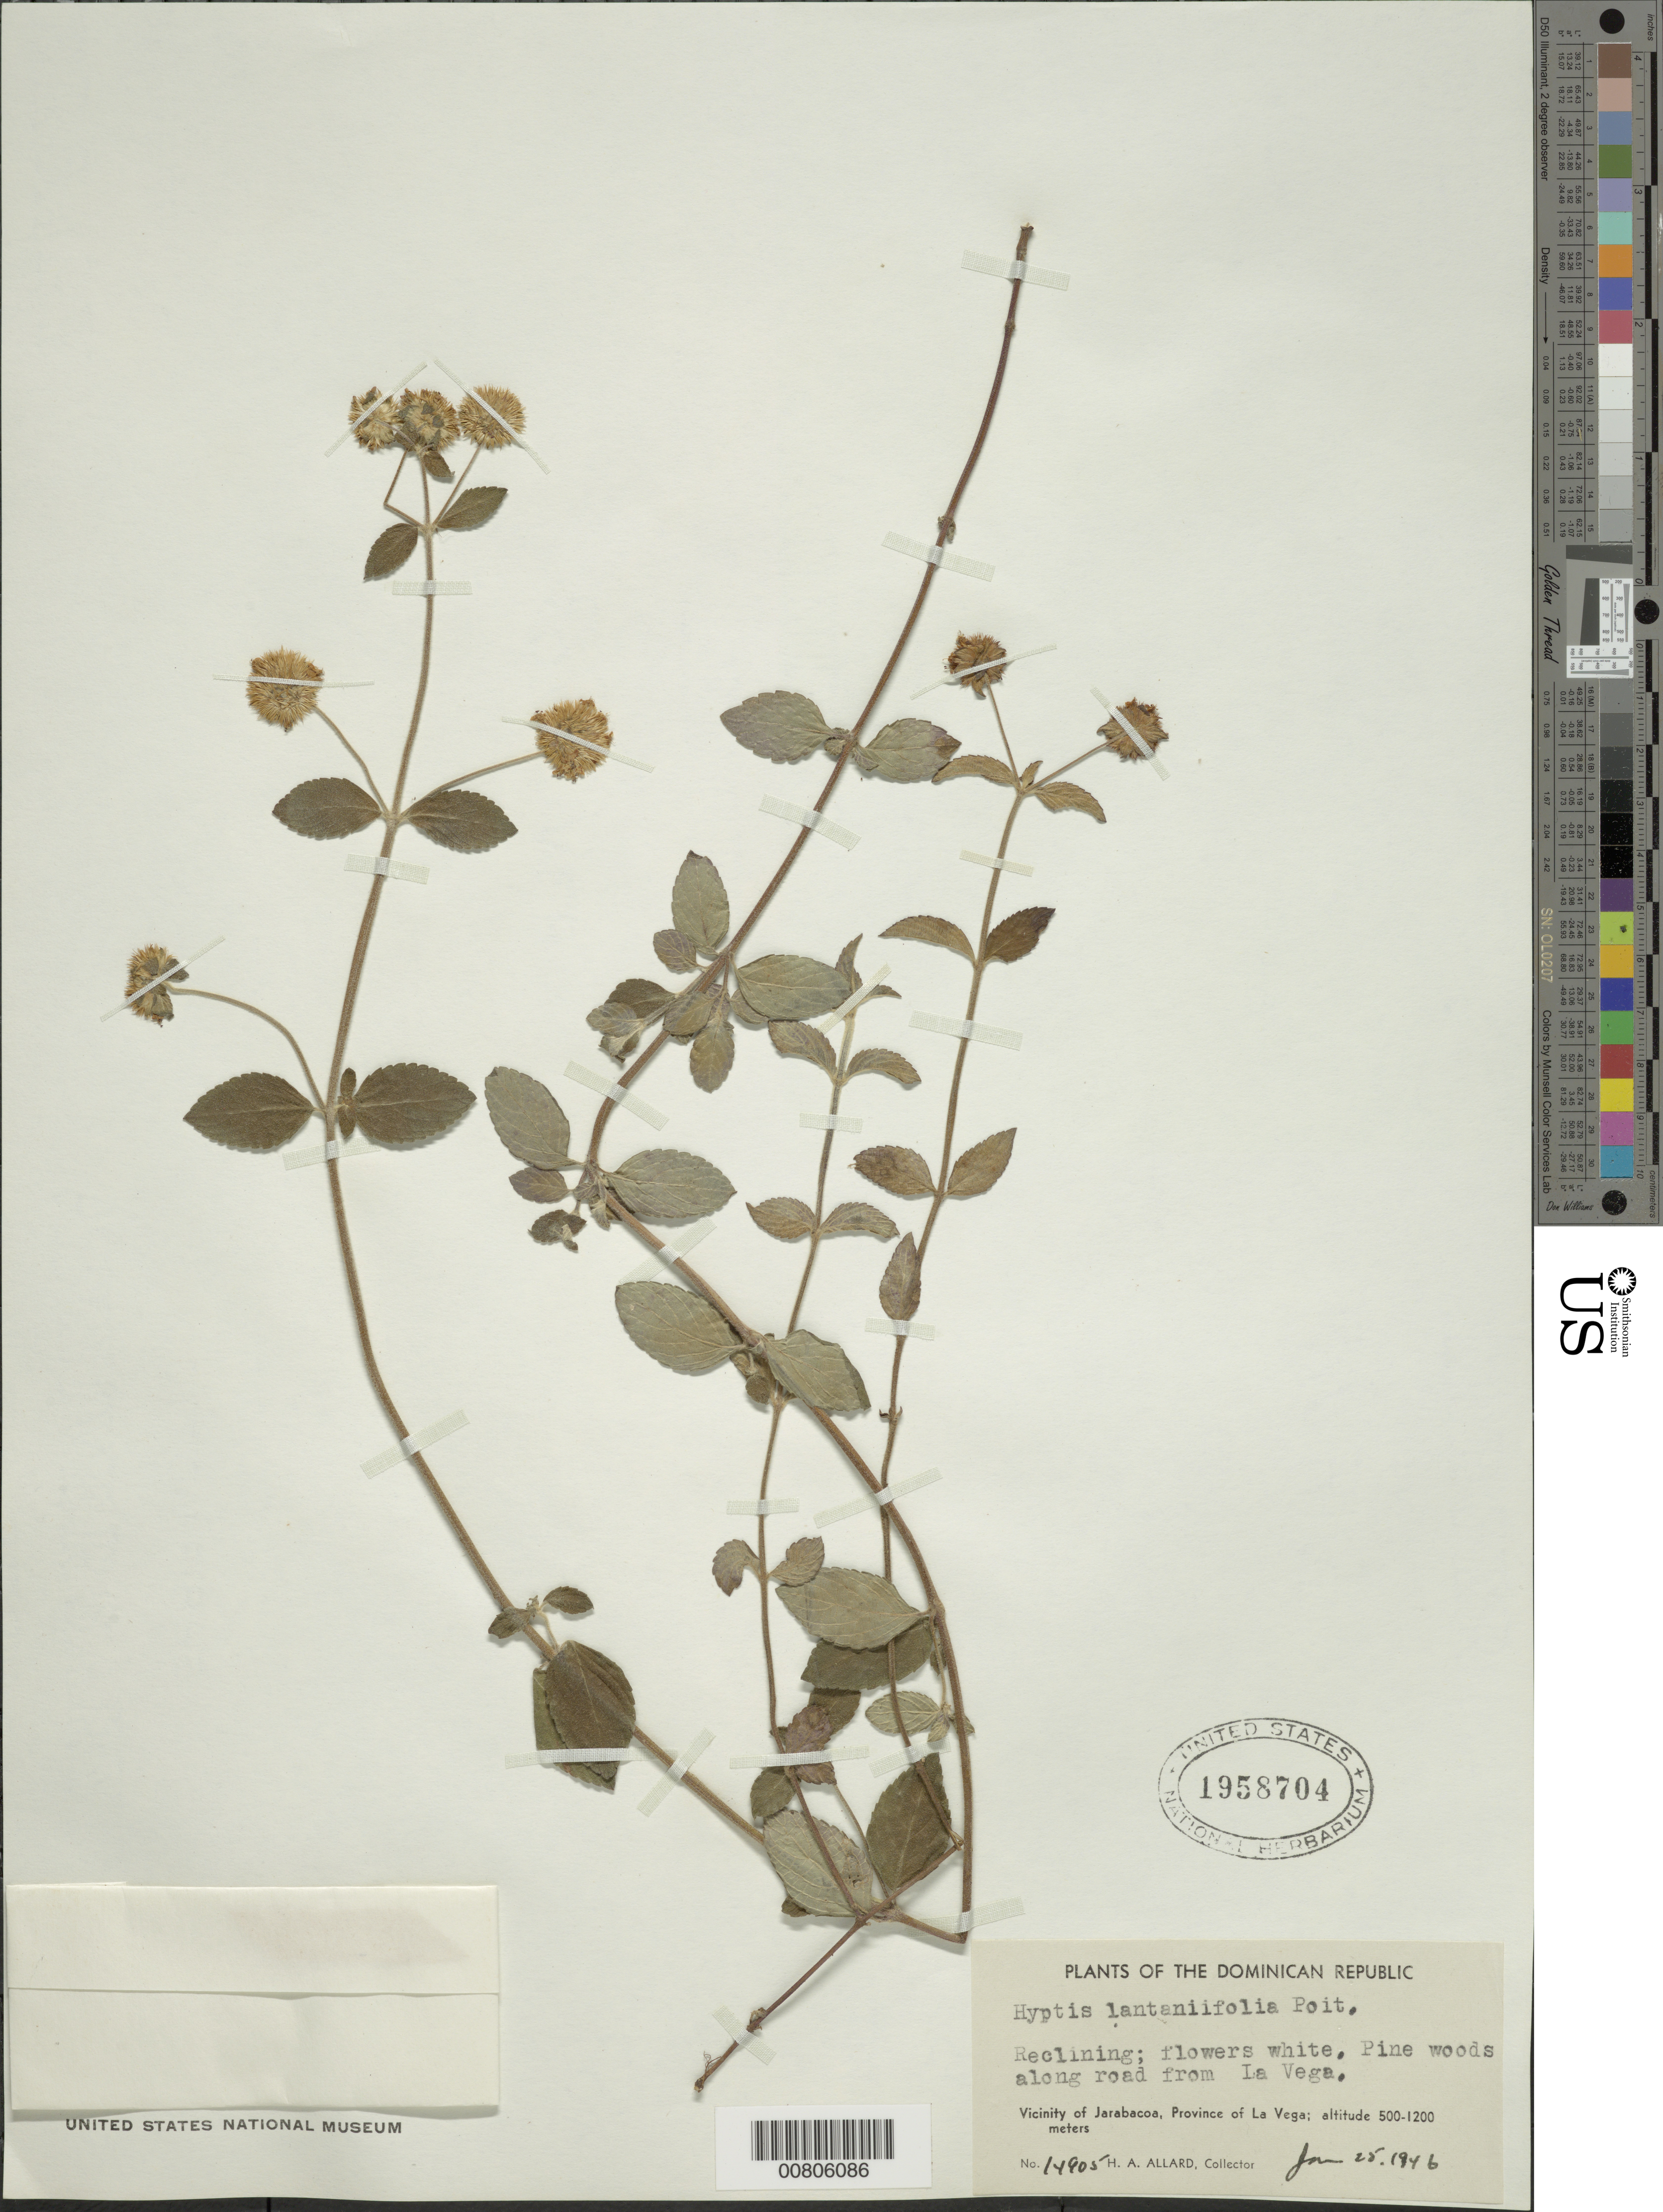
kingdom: Plantae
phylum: Tracheophyta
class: Magnoliopsida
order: Lamiales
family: Lamiaceae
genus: Hyptis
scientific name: Hyptis lantanifolia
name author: Poit.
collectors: H. A. Allard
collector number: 14905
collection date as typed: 25 Jan 1946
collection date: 1946-01-25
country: Dominican Republic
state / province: La Vega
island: Hispaniola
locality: Vicinity of Jarabacoa, along road from La Vega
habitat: Pine woods along road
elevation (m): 500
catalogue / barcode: US 1958704